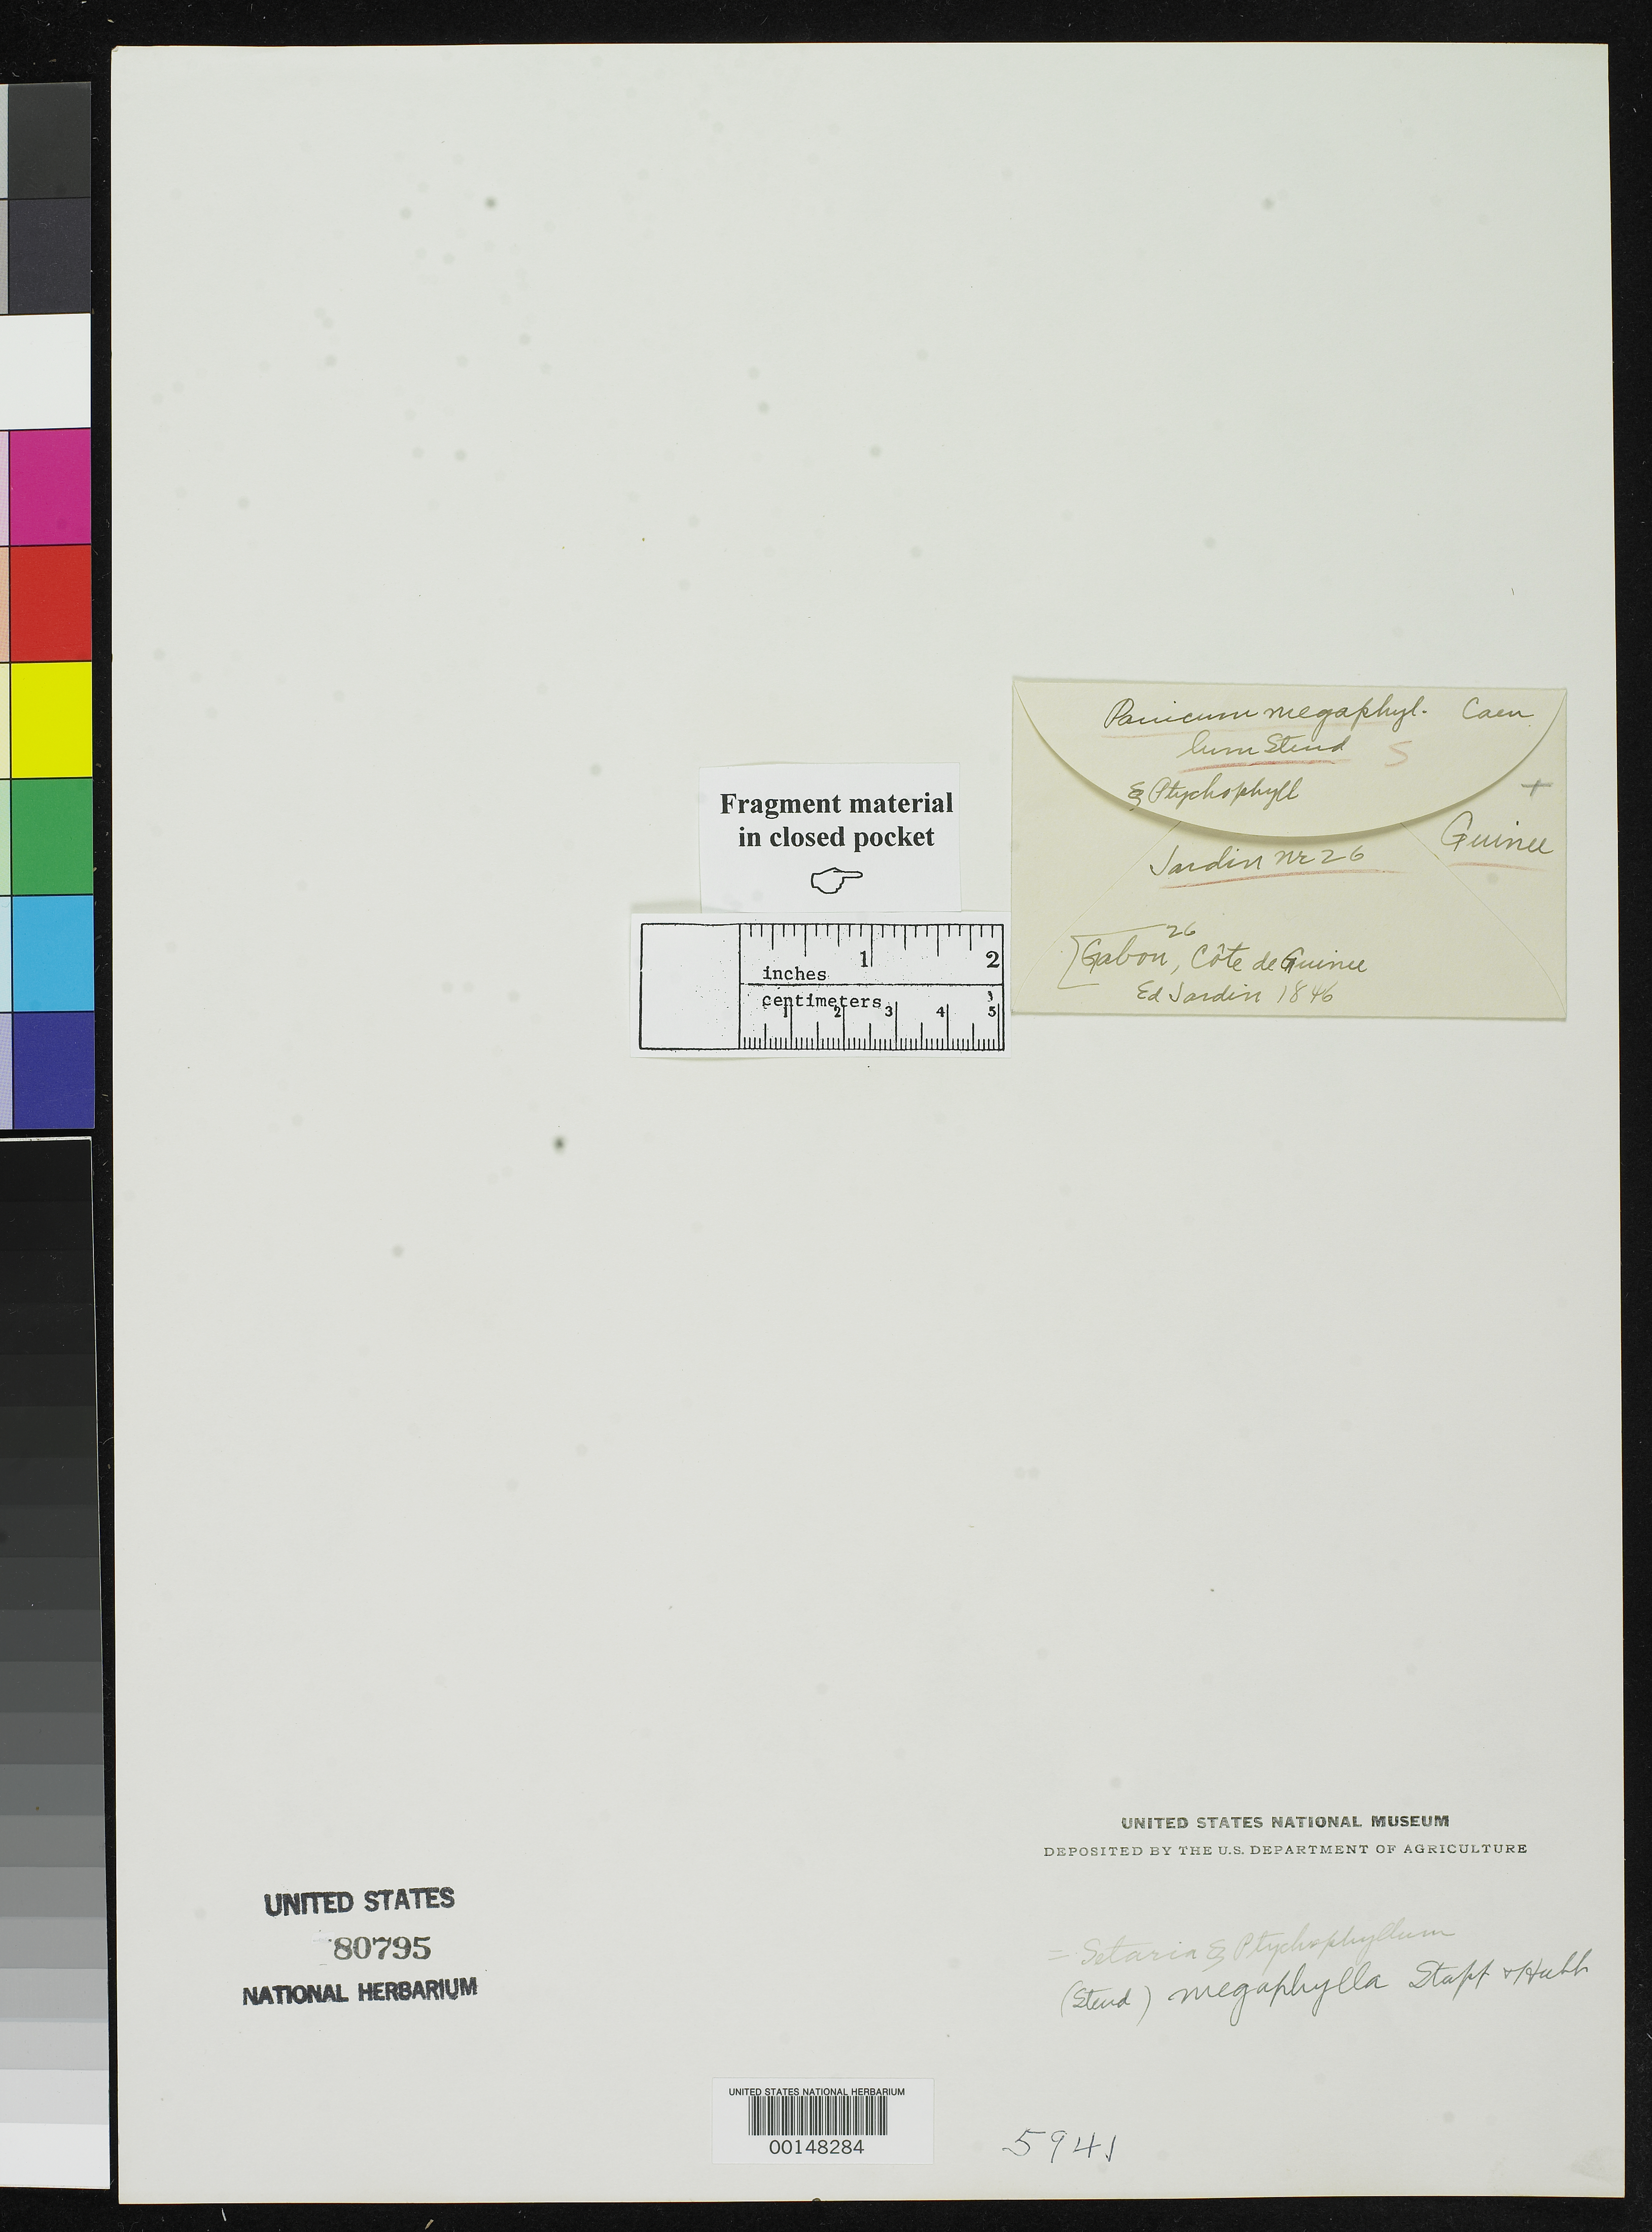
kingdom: Plantae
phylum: Tracheophyta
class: Liliopsida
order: Poales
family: Poaceae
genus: Panicum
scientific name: Panicum megaphyllum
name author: Steud.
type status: Type Fragment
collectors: D. Jardin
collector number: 26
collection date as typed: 1846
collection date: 1846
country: Guinea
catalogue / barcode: US 80795